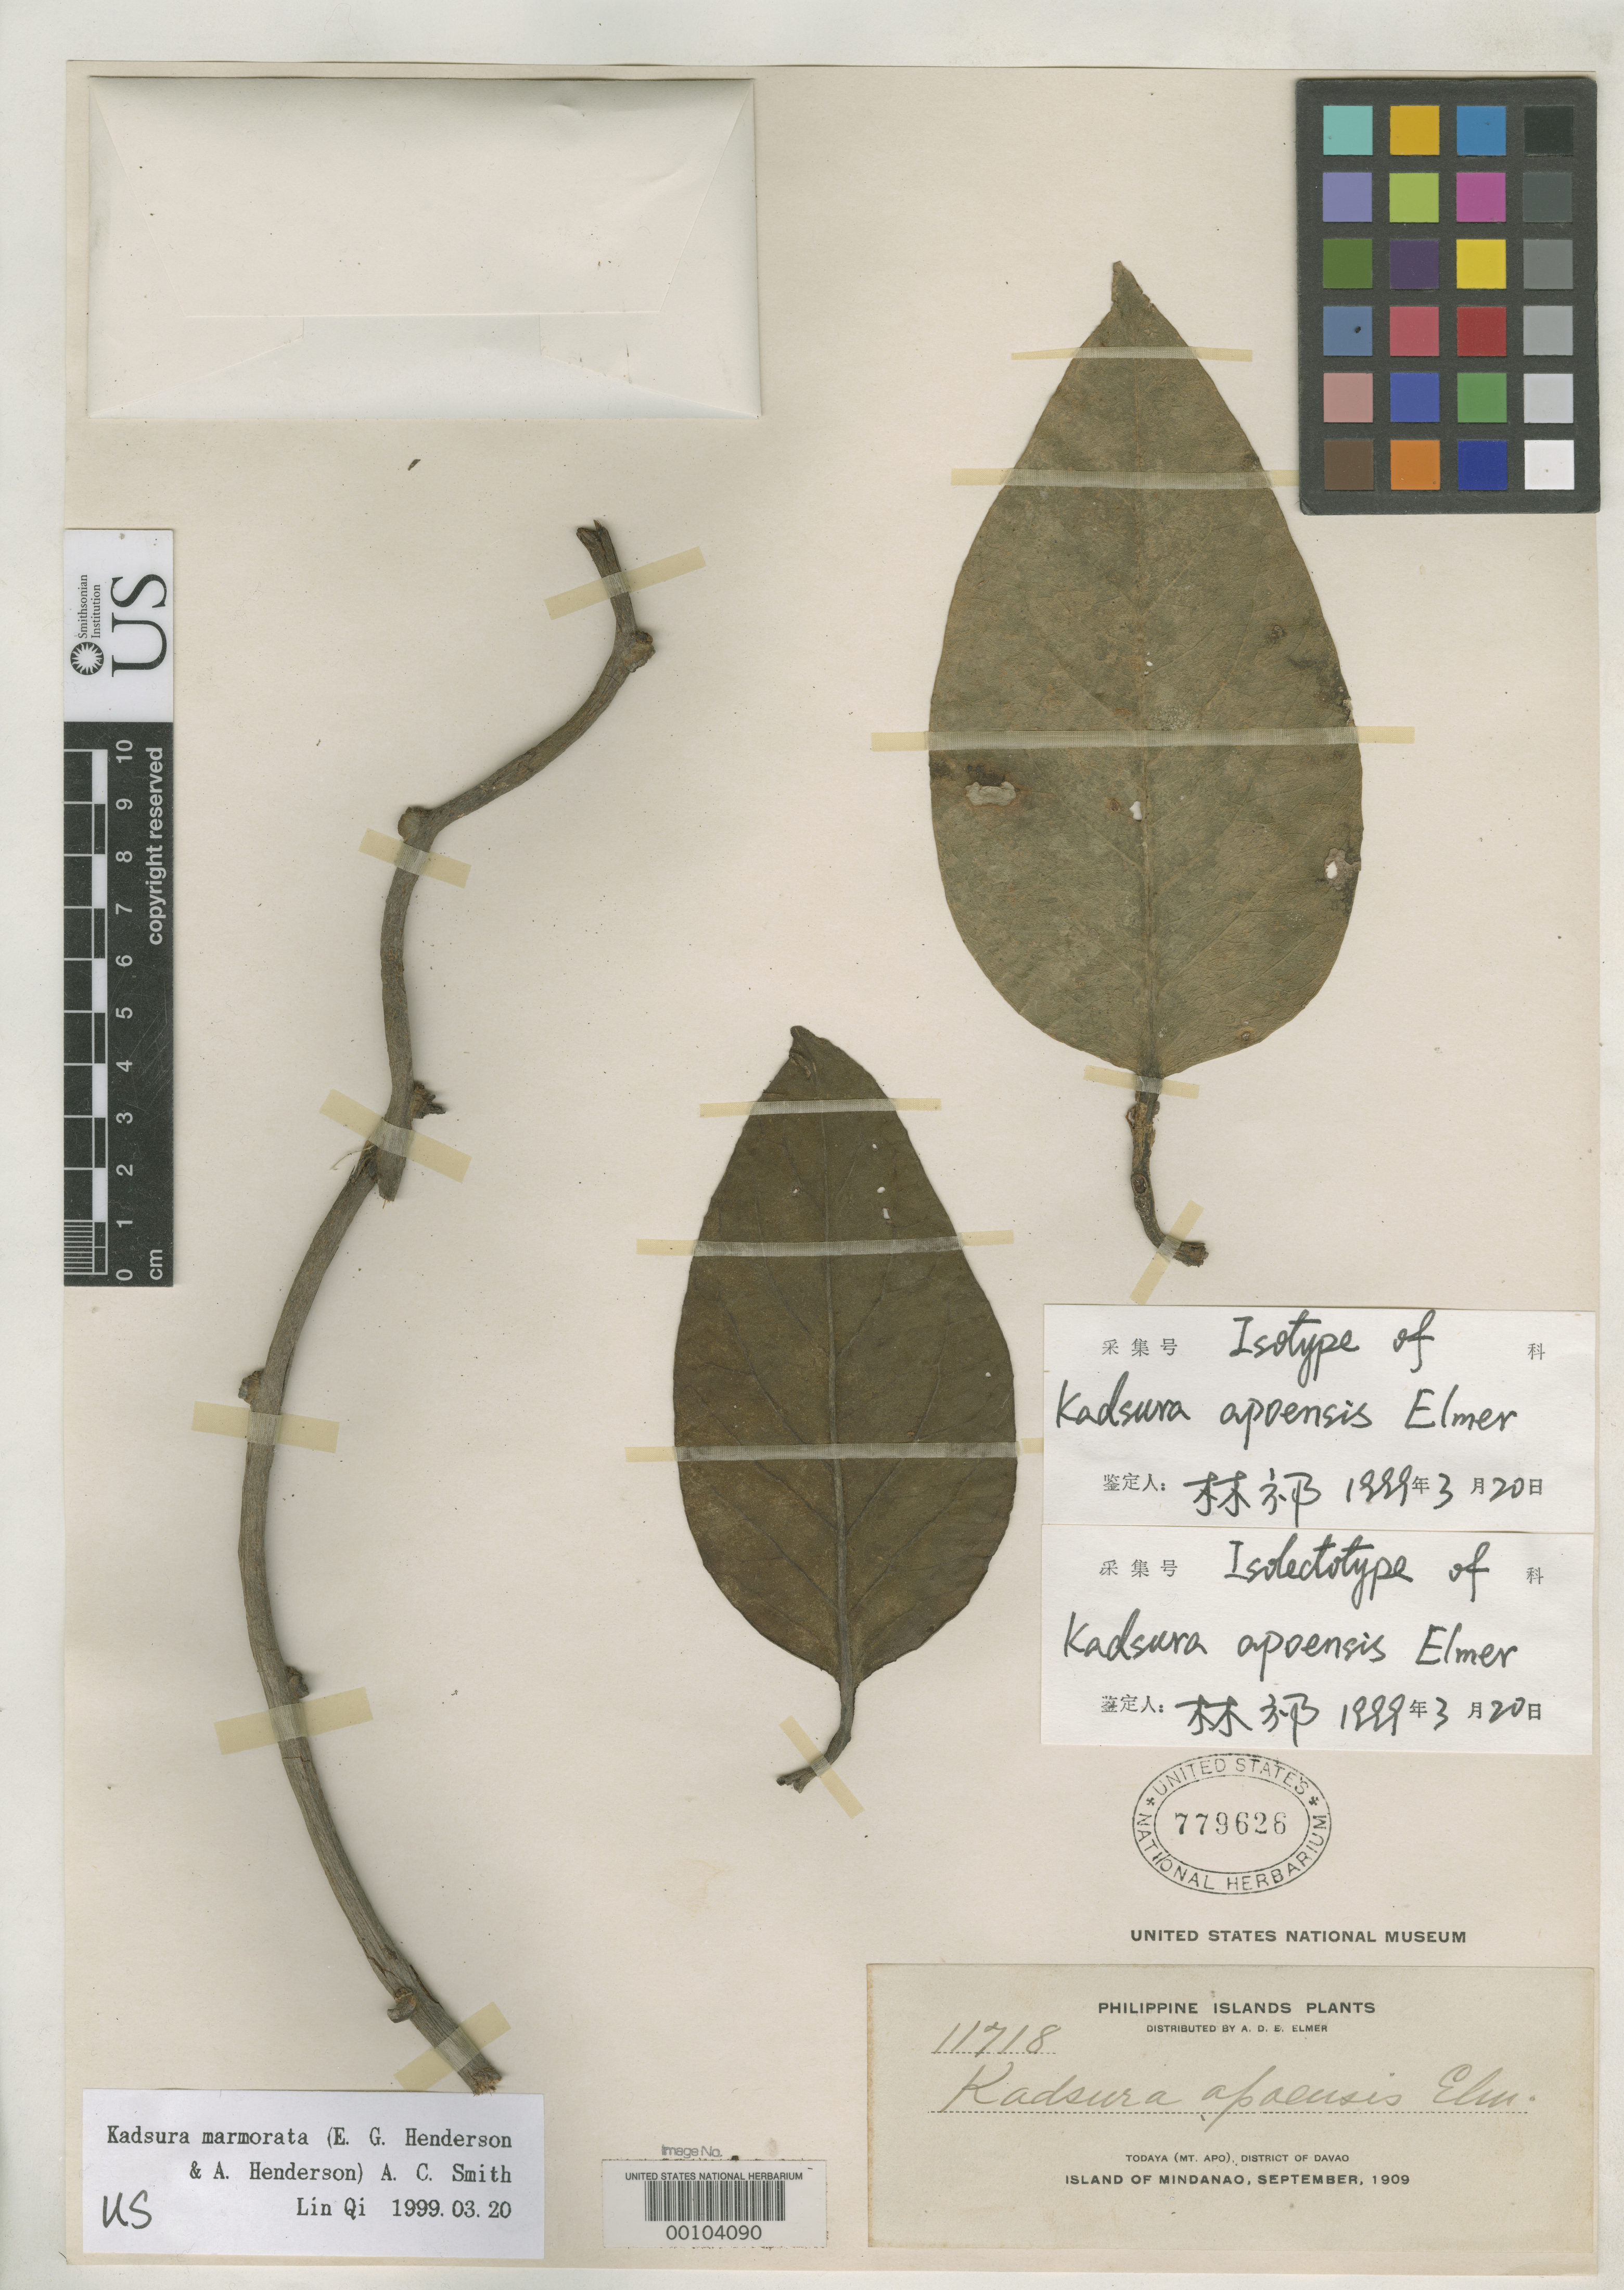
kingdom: Plantae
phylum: Tracheophyta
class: Magnoliopsida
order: Austrobaileyales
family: Schisandraceae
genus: Kadsura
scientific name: Kadsura apoensis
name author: Elmer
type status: Isolectotype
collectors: A. D. E. Elmer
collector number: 11718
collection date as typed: Sep 1909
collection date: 1909-09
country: Philippines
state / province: Davao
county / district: Davao del Sur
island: Mindanao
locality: Todaya, Mt. Apo.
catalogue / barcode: US 779626